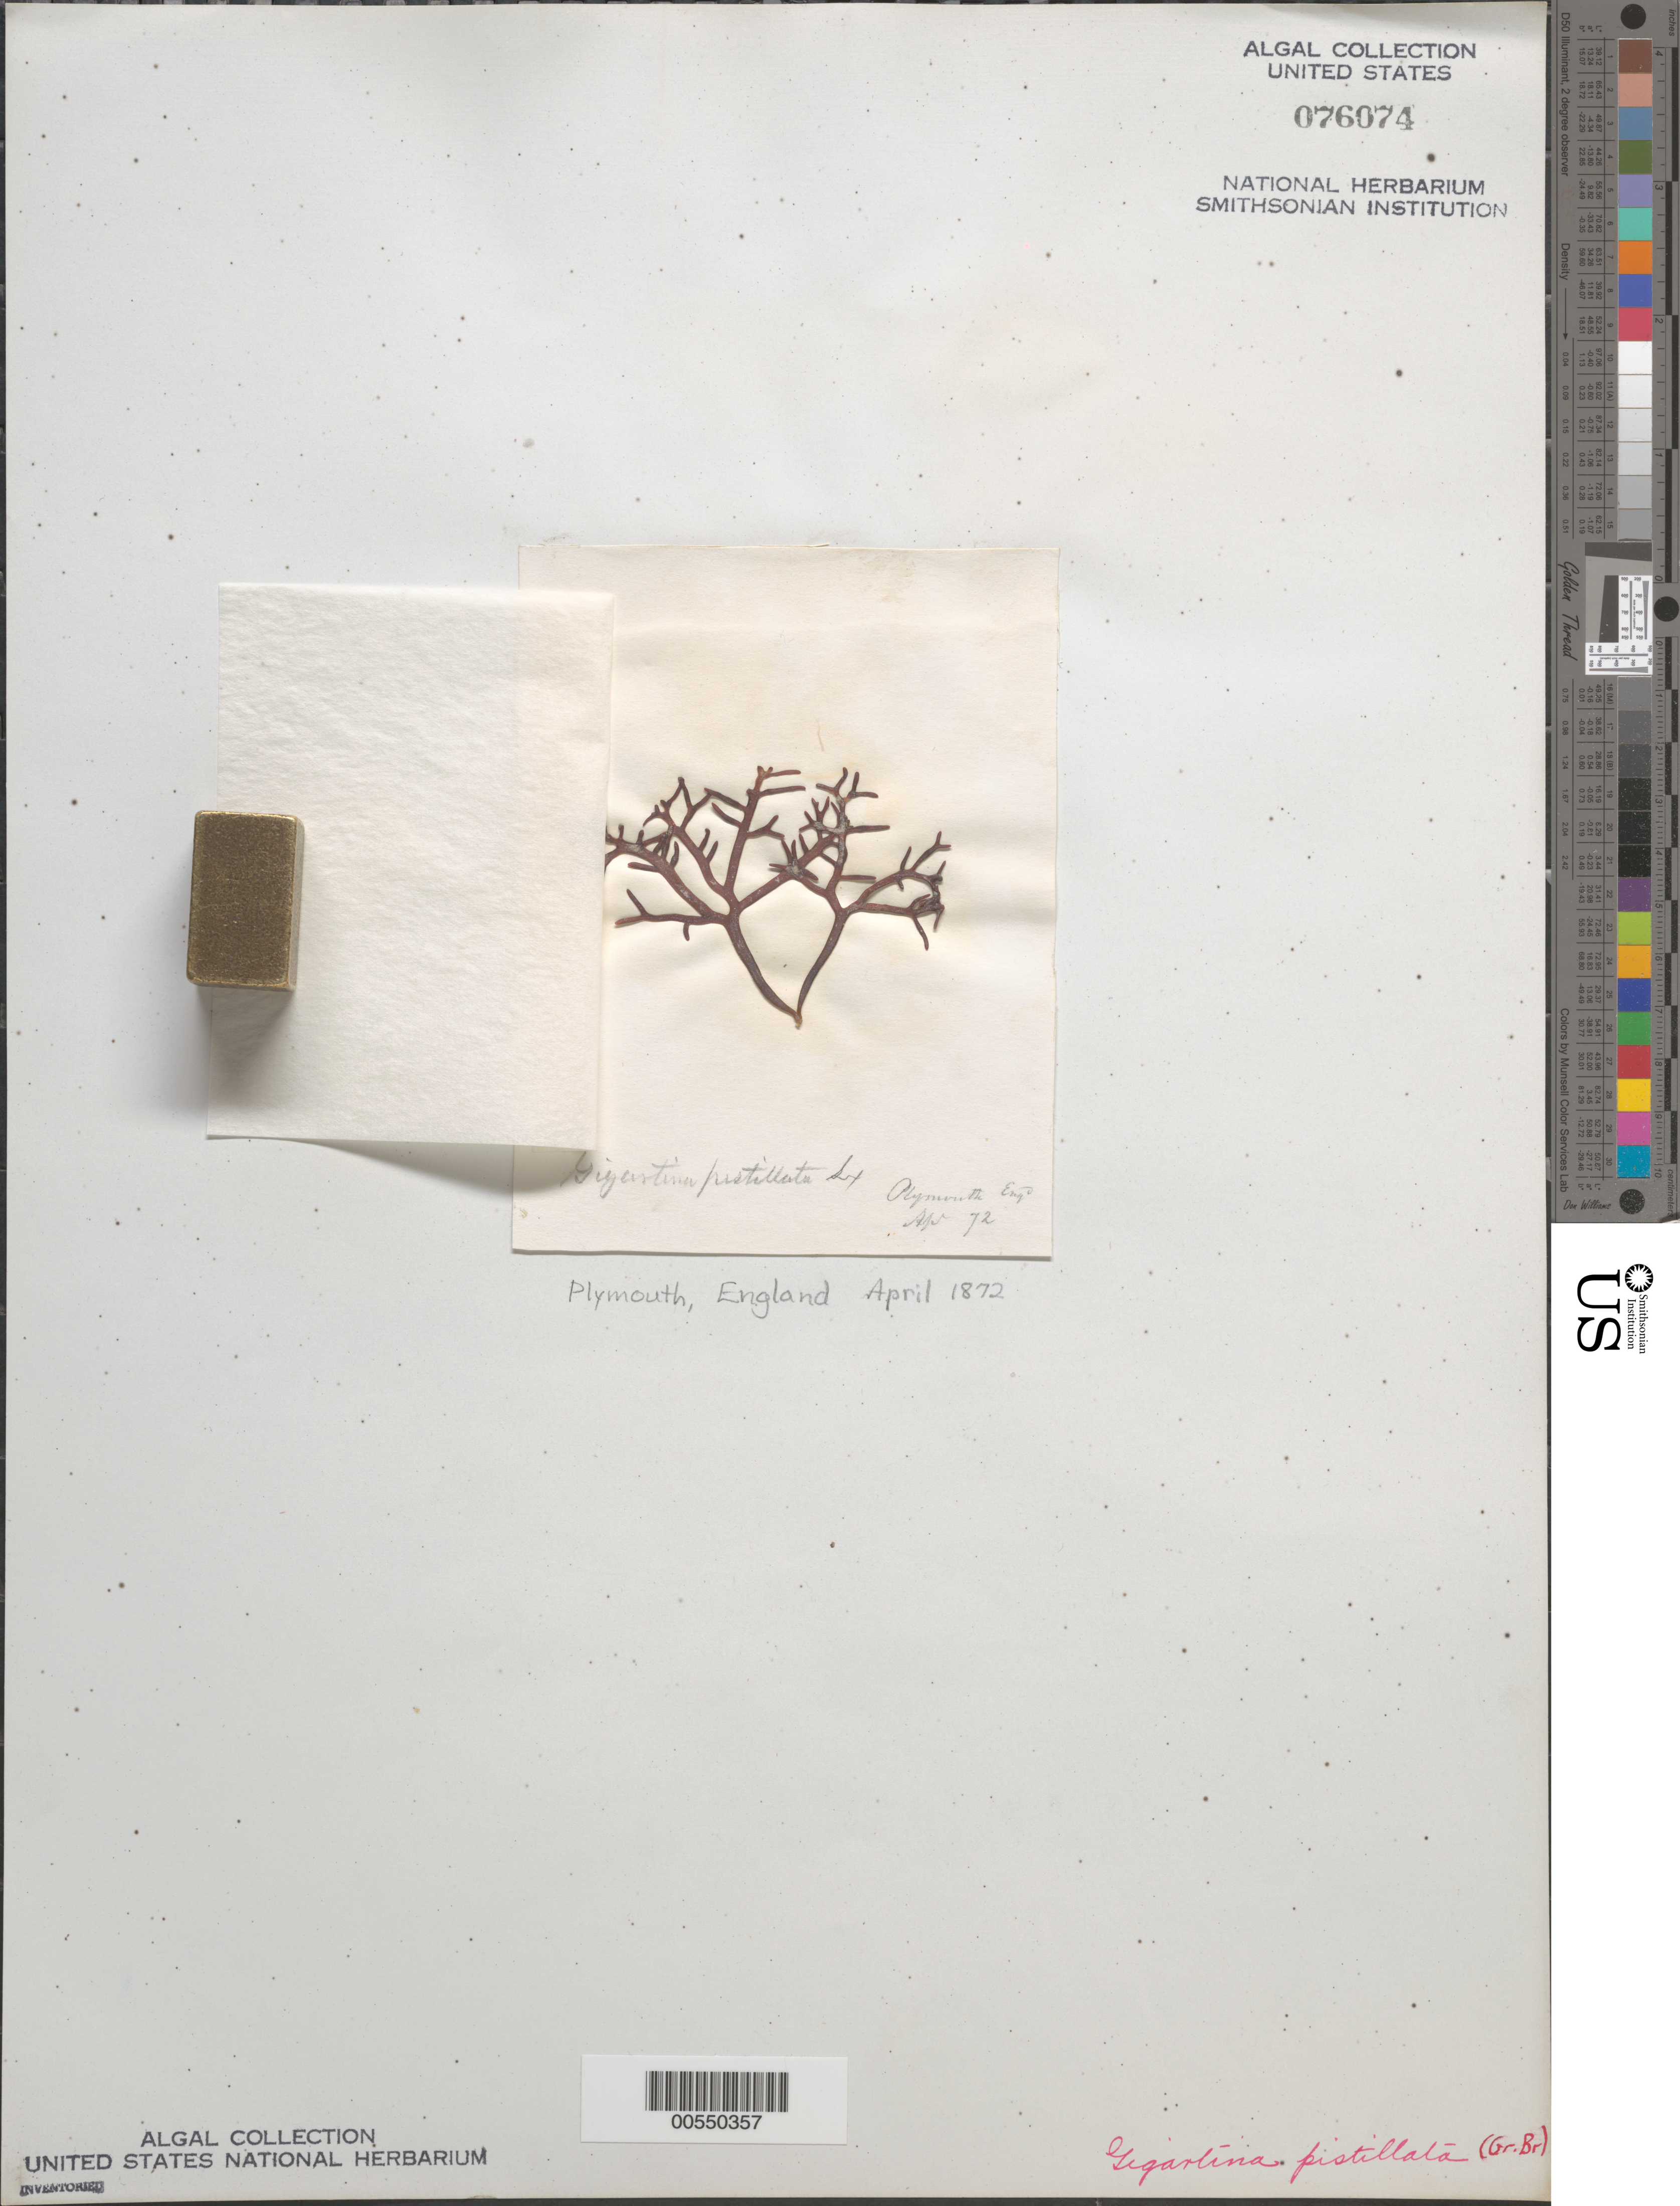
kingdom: Plantae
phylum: Rhodophyta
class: Florideophyceae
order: Gigartinales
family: Gigartinaceae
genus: Gigartina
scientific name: Gigartina pistillata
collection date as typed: Apr 1872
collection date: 1872-04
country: United Kingdom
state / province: England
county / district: Devon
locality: Plymouth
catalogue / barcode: US 76074